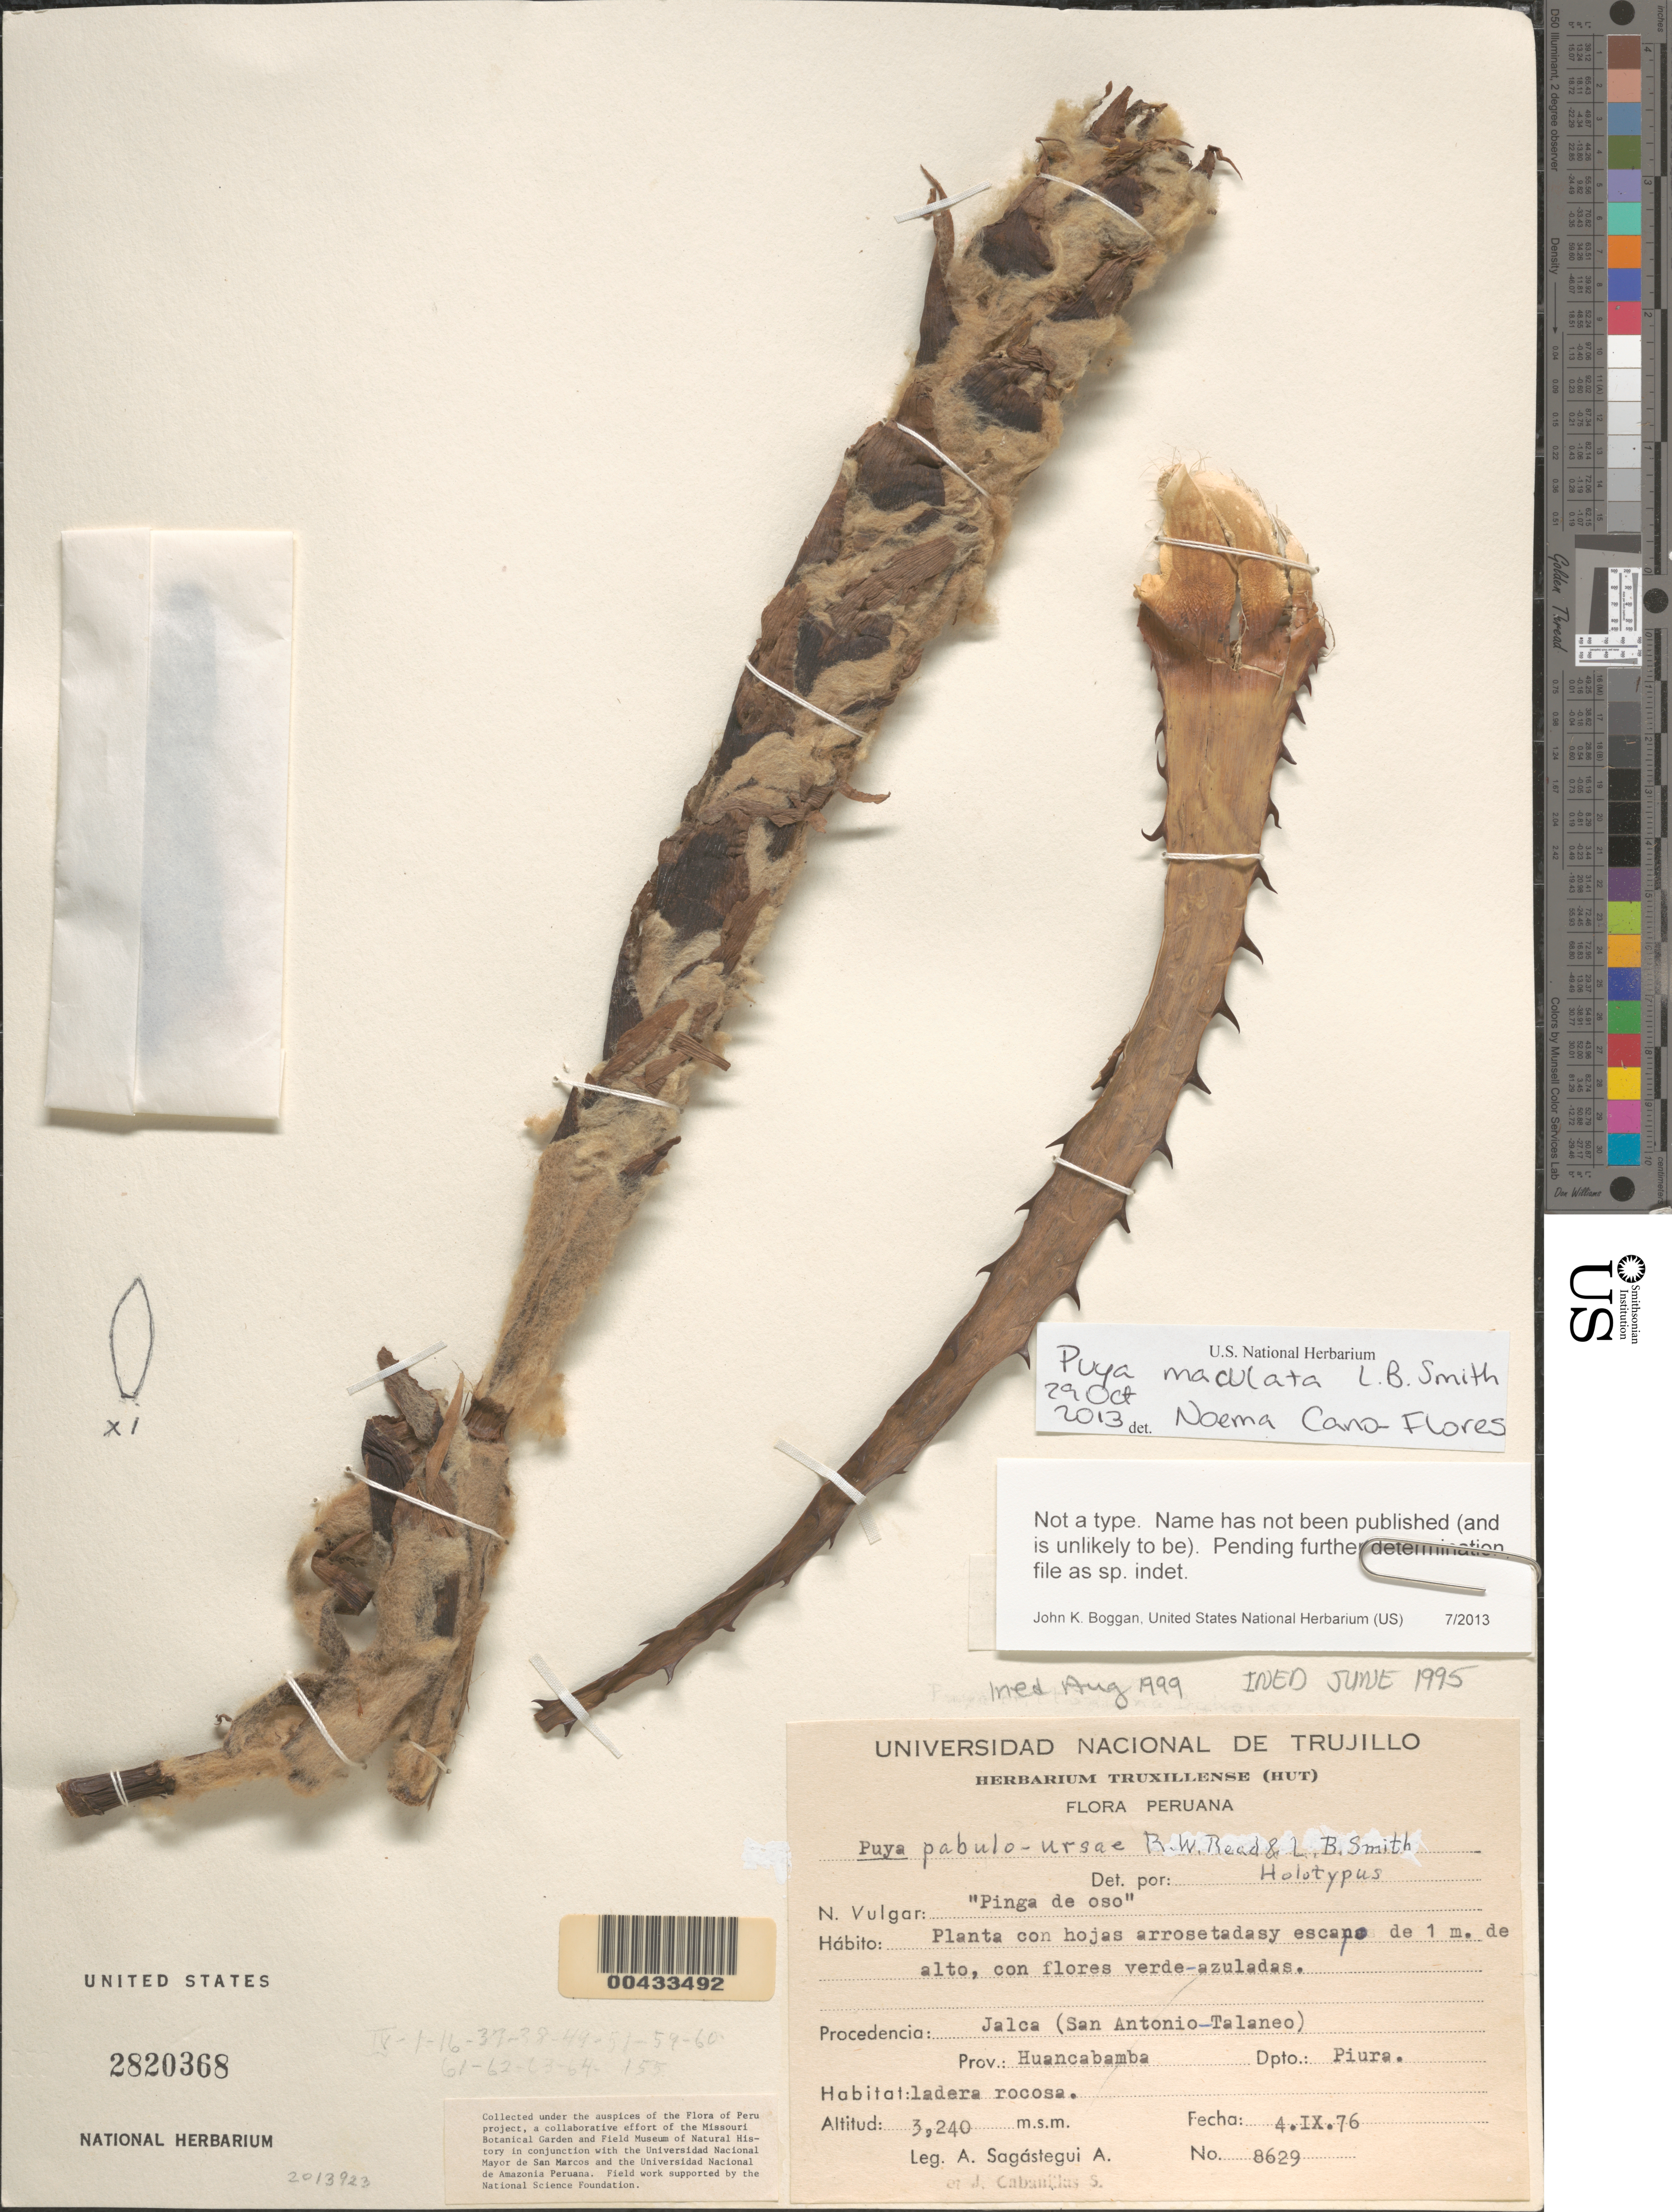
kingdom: Plantae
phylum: Tracheophyta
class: Liliopsida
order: Poales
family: Bromeliaceae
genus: Puya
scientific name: Puya maculata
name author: L.B. Sm.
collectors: A. Sagástegui A. & J. Cabanillas S.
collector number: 8629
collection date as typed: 04 Sep 1976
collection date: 1976-09-04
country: Peru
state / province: Piura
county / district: Huancabamba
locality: Jalca, san antonio-talaneo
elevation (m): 3240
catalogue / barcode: US 2820368